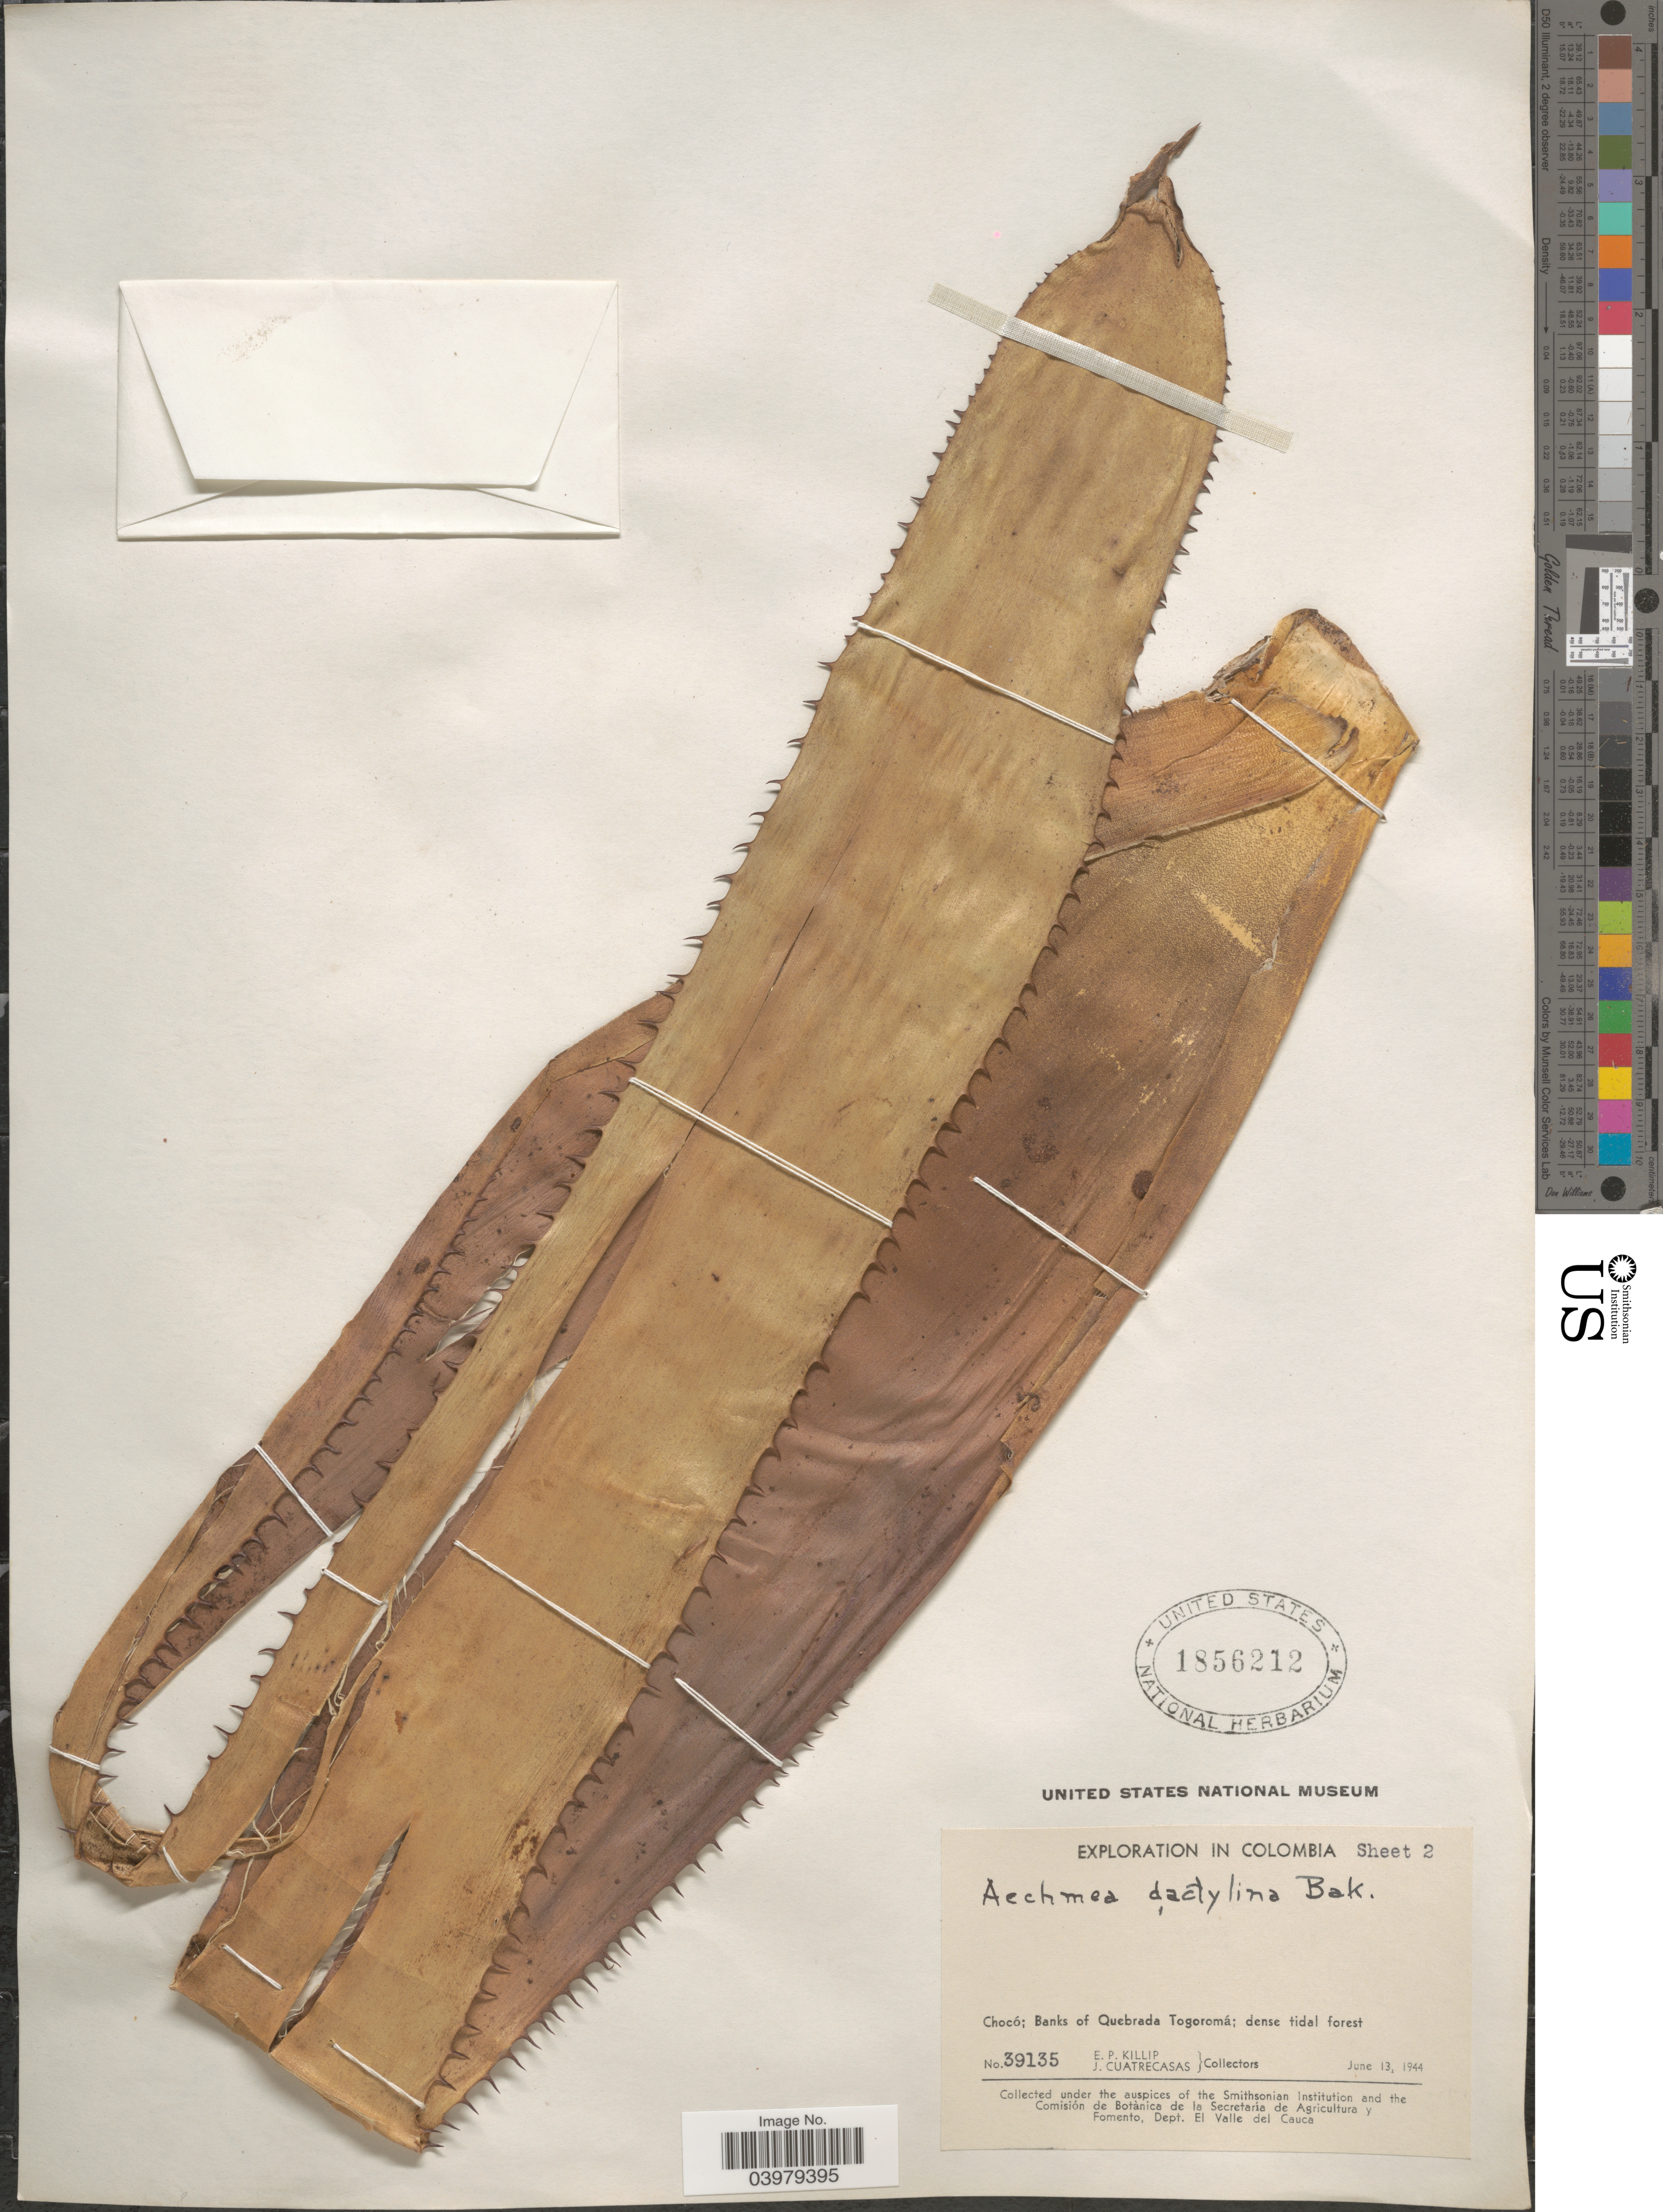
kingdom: Plantae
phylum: Tracheophyta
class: Liliopsida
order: Poales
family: Bromeliaceae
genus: Aechmea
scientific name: Aechmea dactylina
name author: Baker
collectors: E. P. Killip & J. Cuatrecasas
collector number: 39135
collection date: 1944-06-13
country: Colombia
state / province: Chocó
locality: Banks of Quebrada Togoromá.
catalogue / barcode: US 1856212